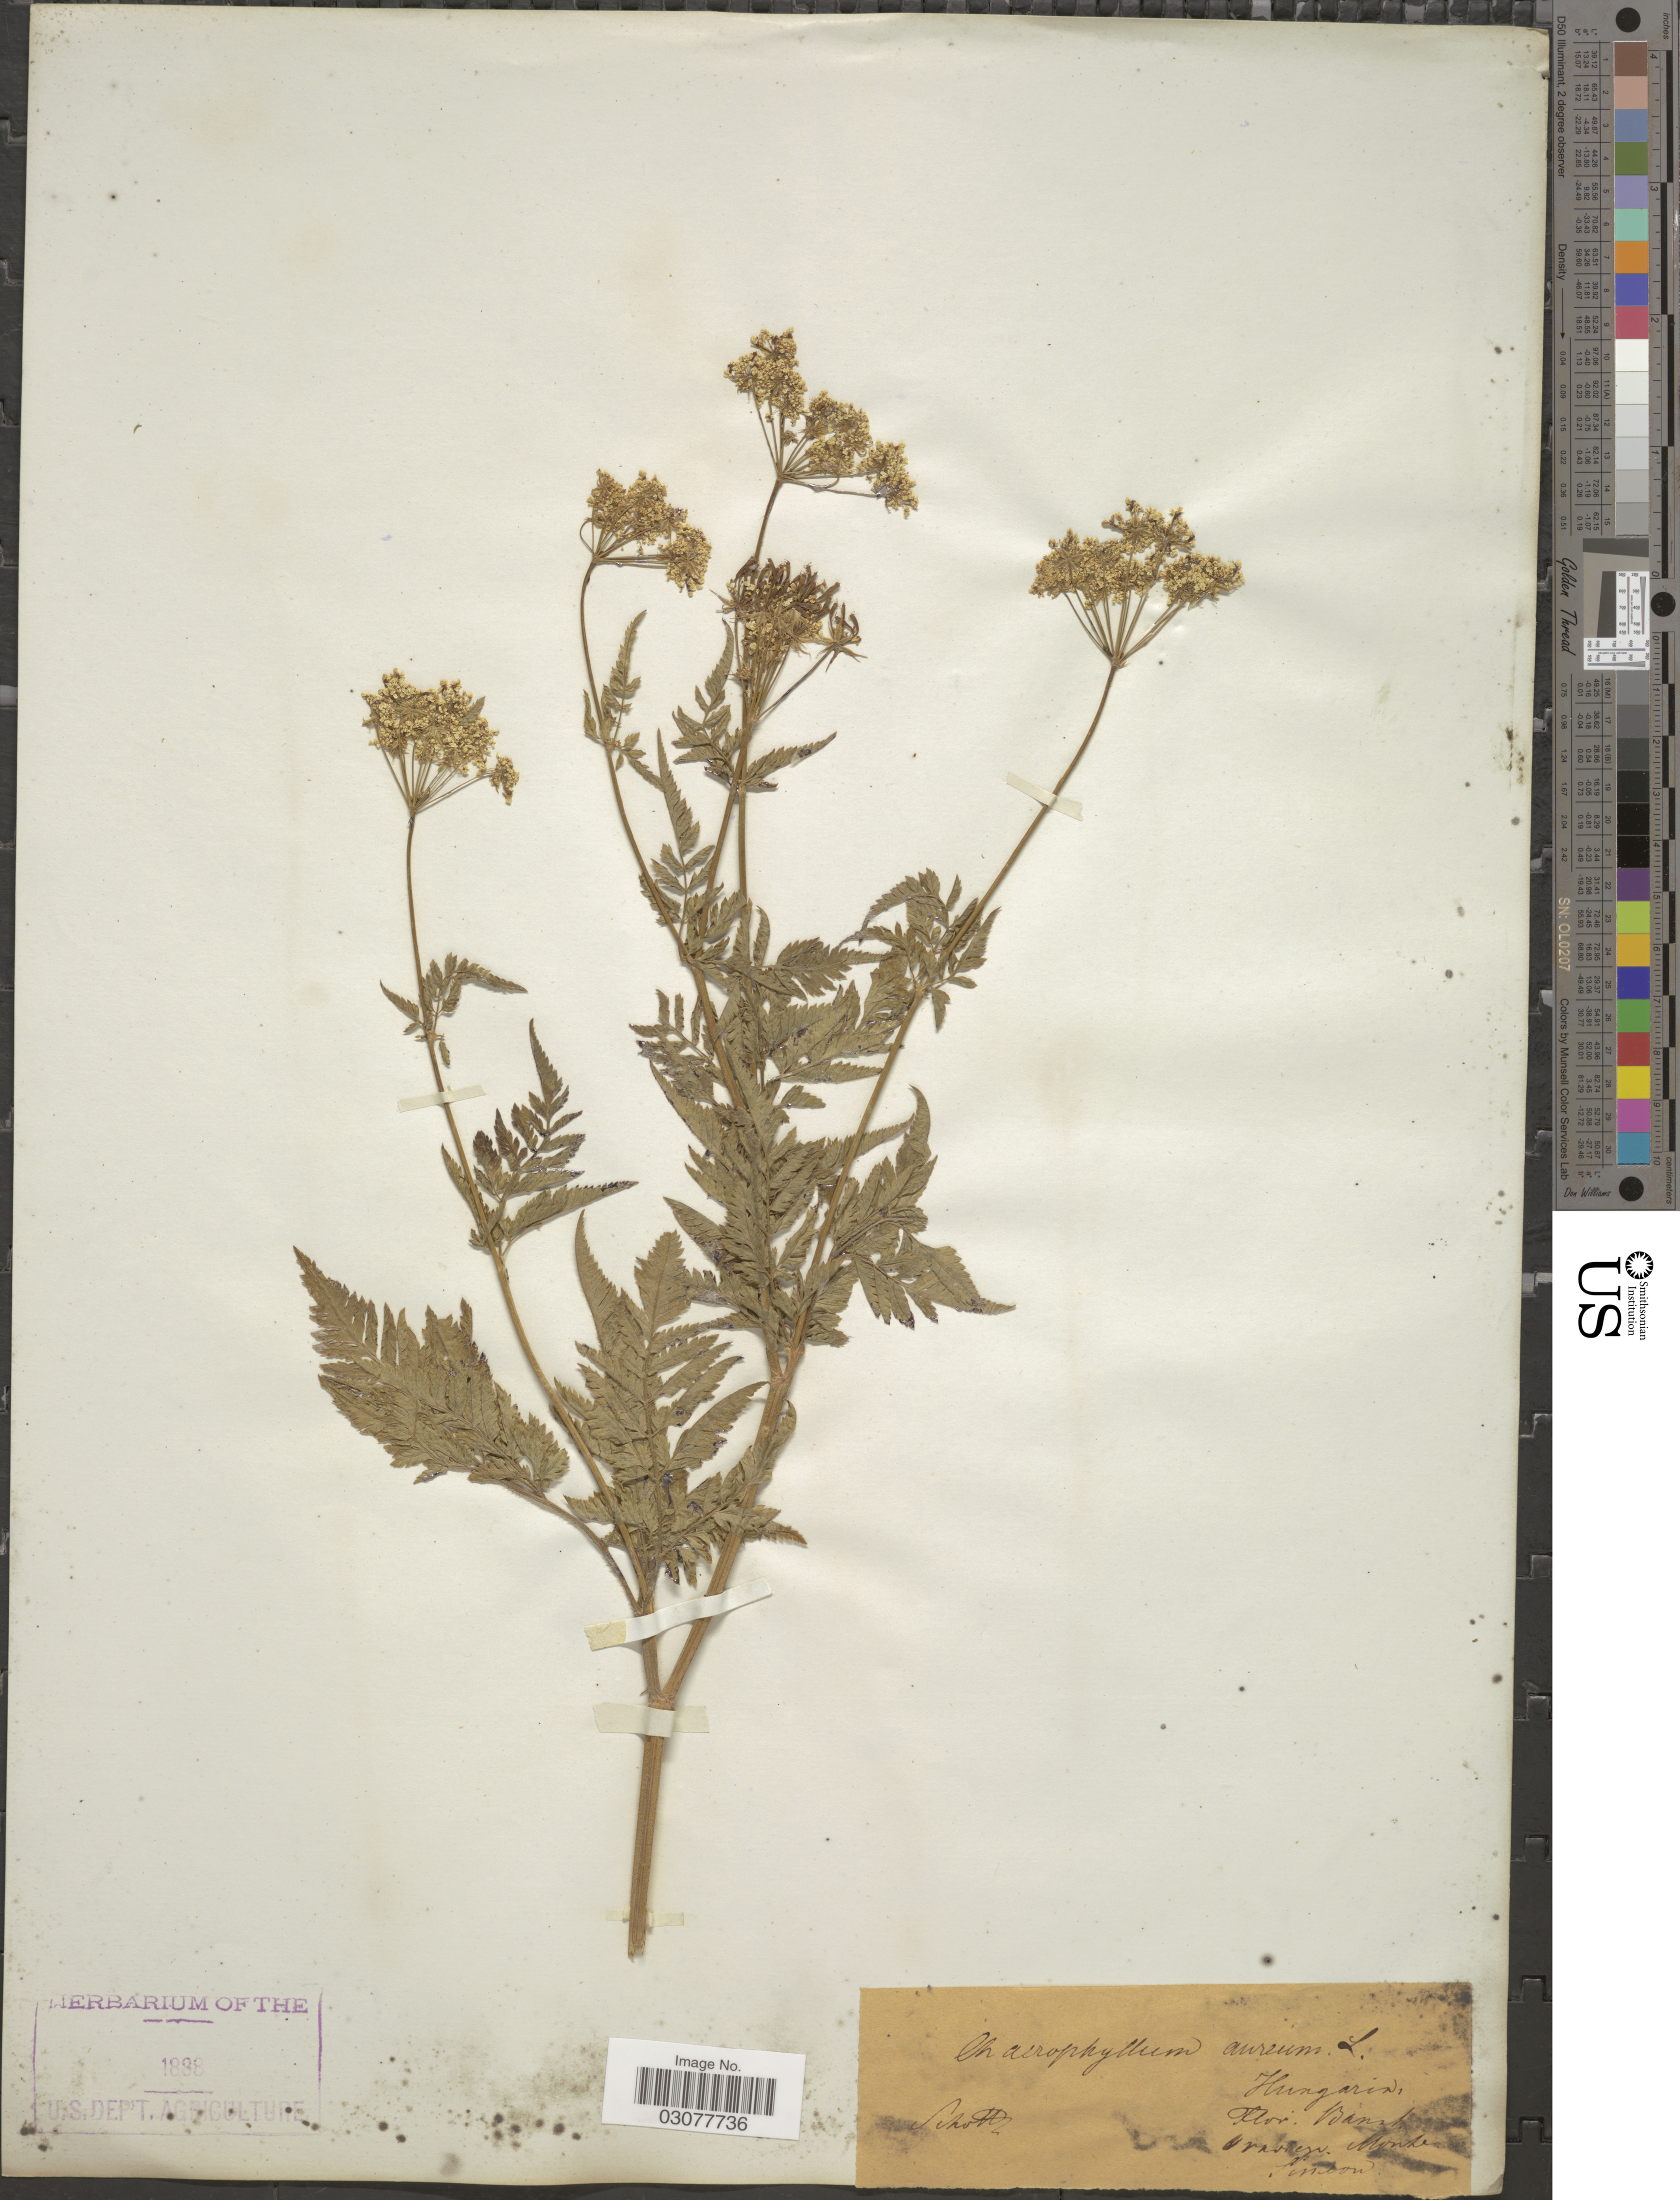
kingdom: Plantae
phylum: Tracheophyta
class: Magnoliopsida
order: Apiales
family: Apiaceae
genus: Chaerophyllum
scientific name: Chaerophyllum aureum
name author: L.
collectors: Schott, --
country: Romania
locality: Hungaria. Flor. Banat, Oravicza, Monte Sinson [interpreted].